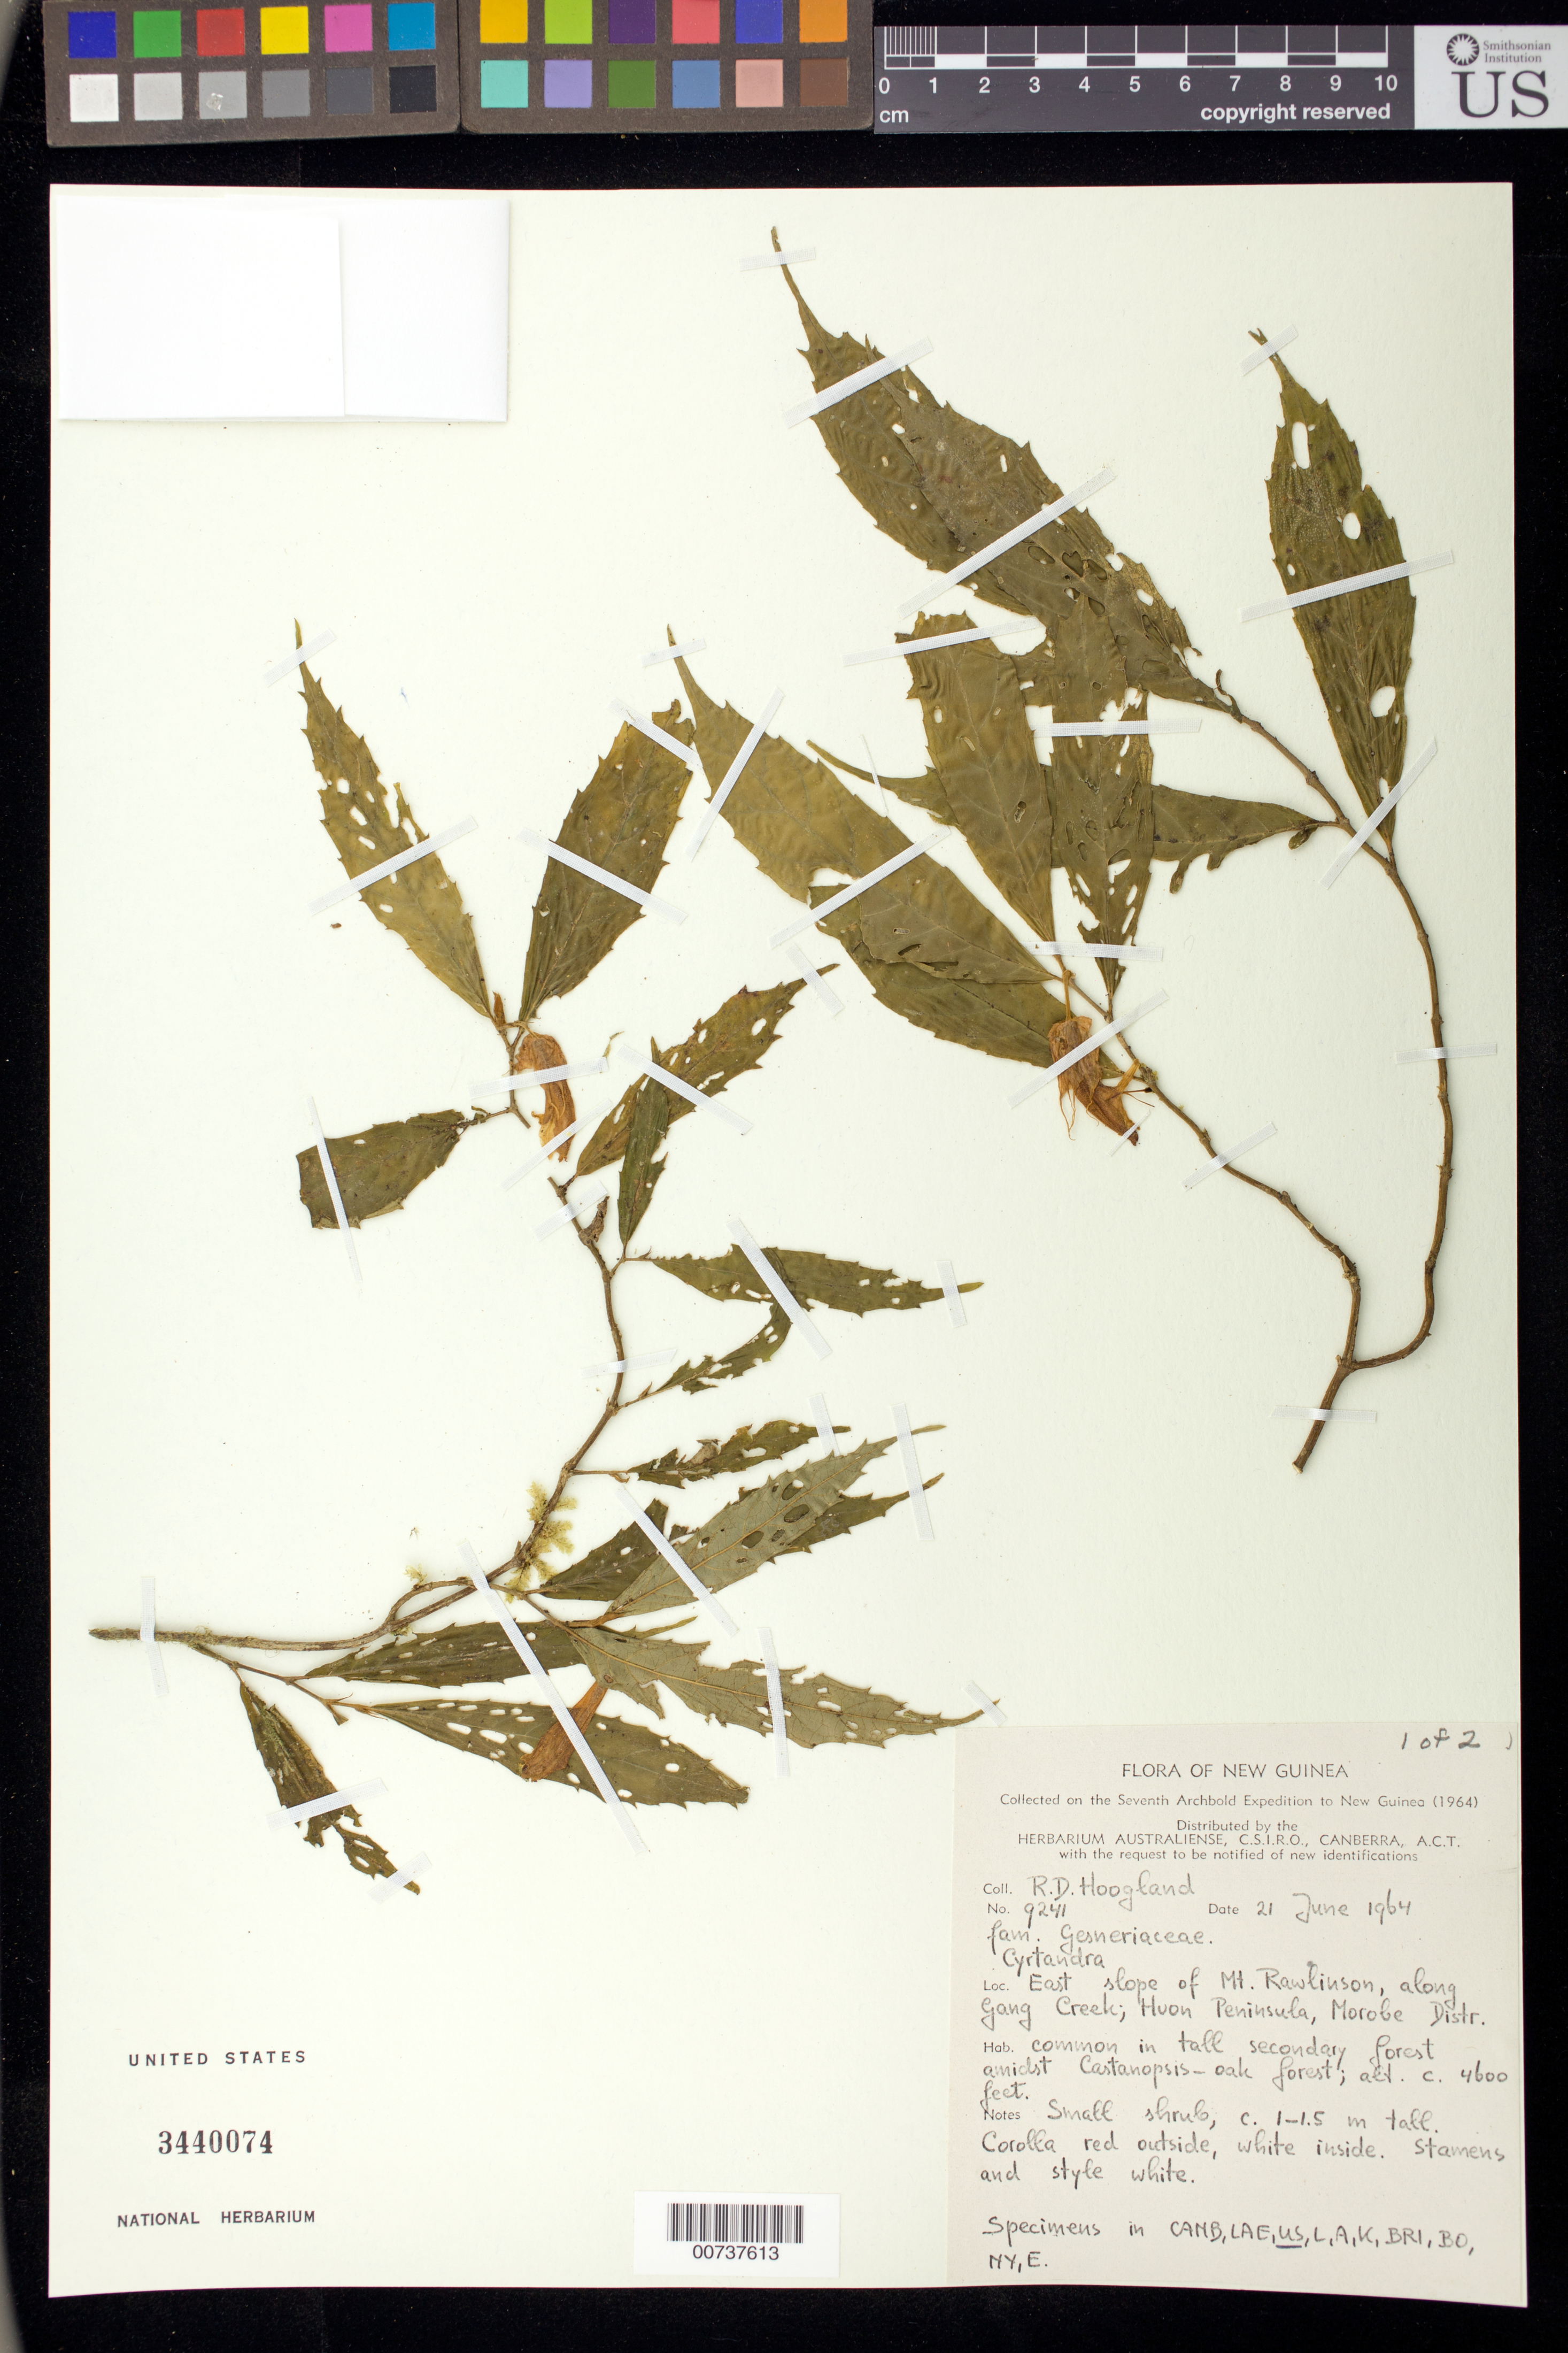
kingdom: Plantae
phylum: Tracheophyta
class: Magnoliopsida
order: Lamiales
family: Gesneriaceae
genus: Cyrtandra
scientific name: Cyrtandra sp.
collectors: R. D. Hoogland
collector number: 9241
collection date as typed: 21 Jun 1964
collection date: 1964-06-21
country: Papua New Guinea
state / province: Morobe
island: New Guinea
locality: East slope of Mt. Rawlinson, along Gang Creek; Huon Peninsula, Morobe District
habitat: Common in tall secondary forest amidst Castanopsis-oak forest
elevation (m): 1402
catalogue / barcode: US 3440074